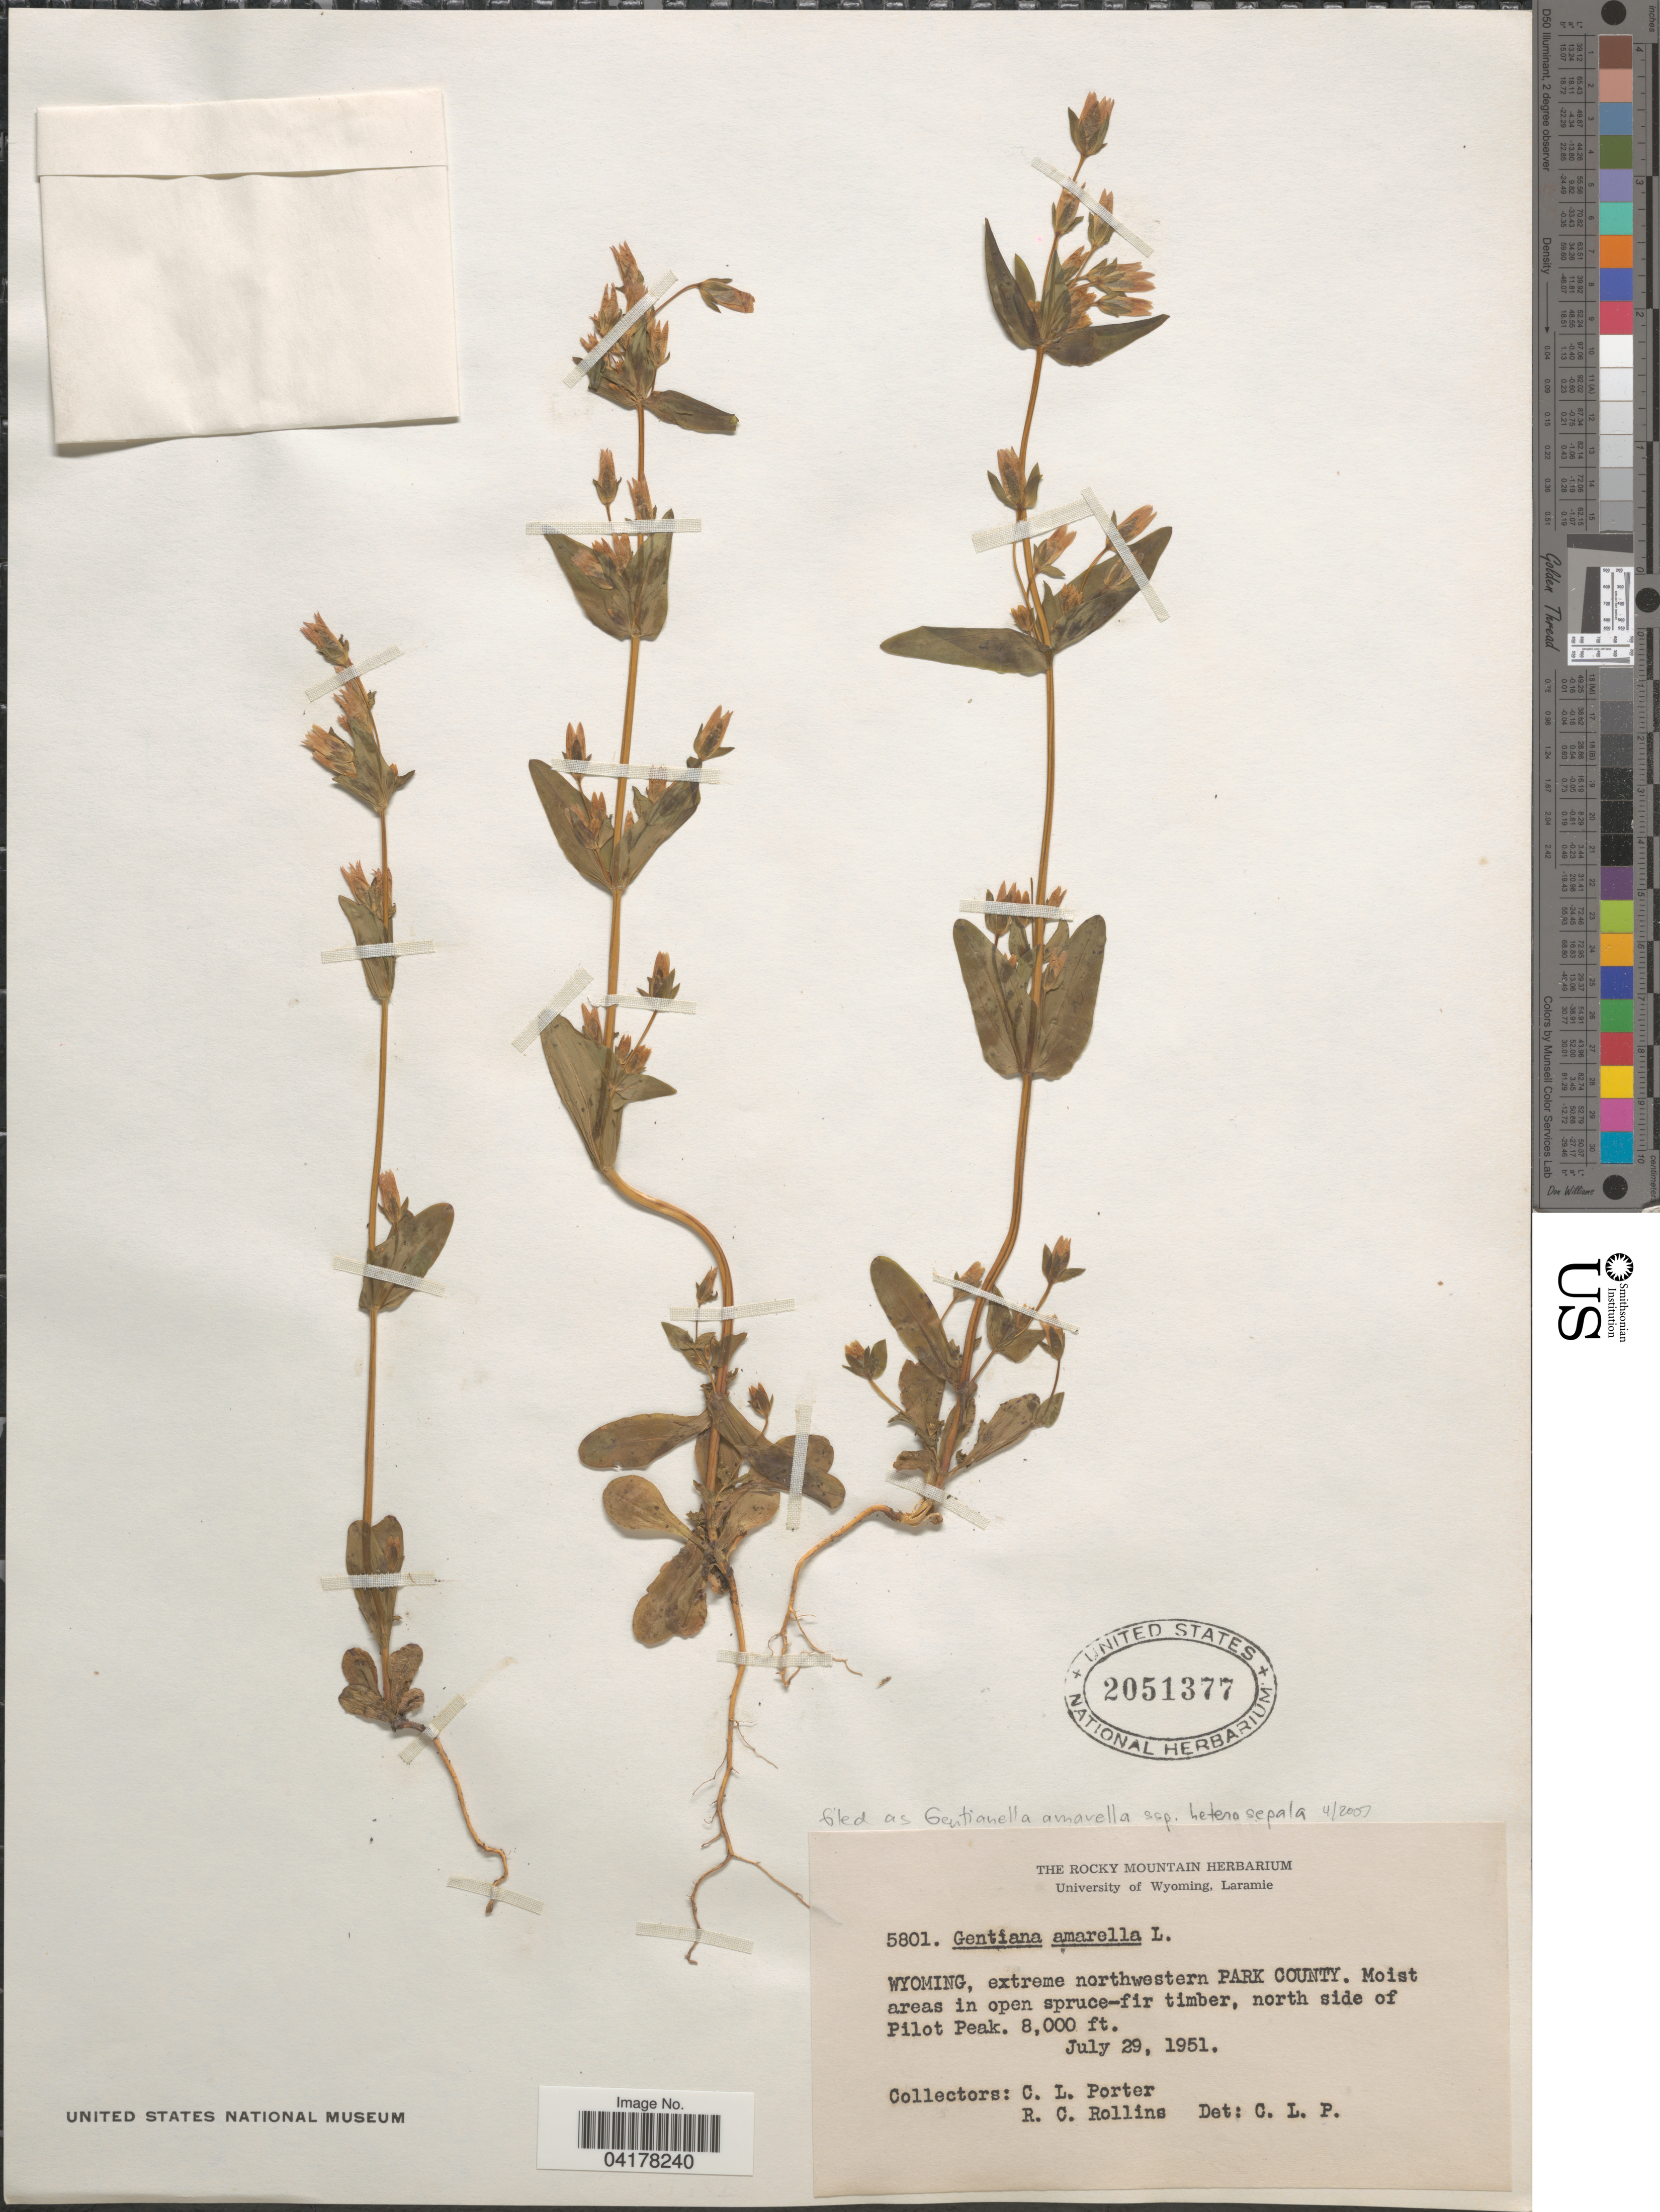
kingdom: Plantae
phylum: Tracheophyta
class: Magnoliopsida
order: Gentianales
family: Gentianaceae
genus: Gentiana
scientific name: Gentiana amarella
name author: L.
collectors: C. L. Porter & R. C. Rollins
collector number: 5801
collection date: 1951-07-29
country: United States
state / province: Wyoming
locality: Extreme northwestern Park County. Moist areas in open spruce-fir timber, north side of Pilot Peak.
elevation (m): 2438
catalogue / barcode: US 2051377